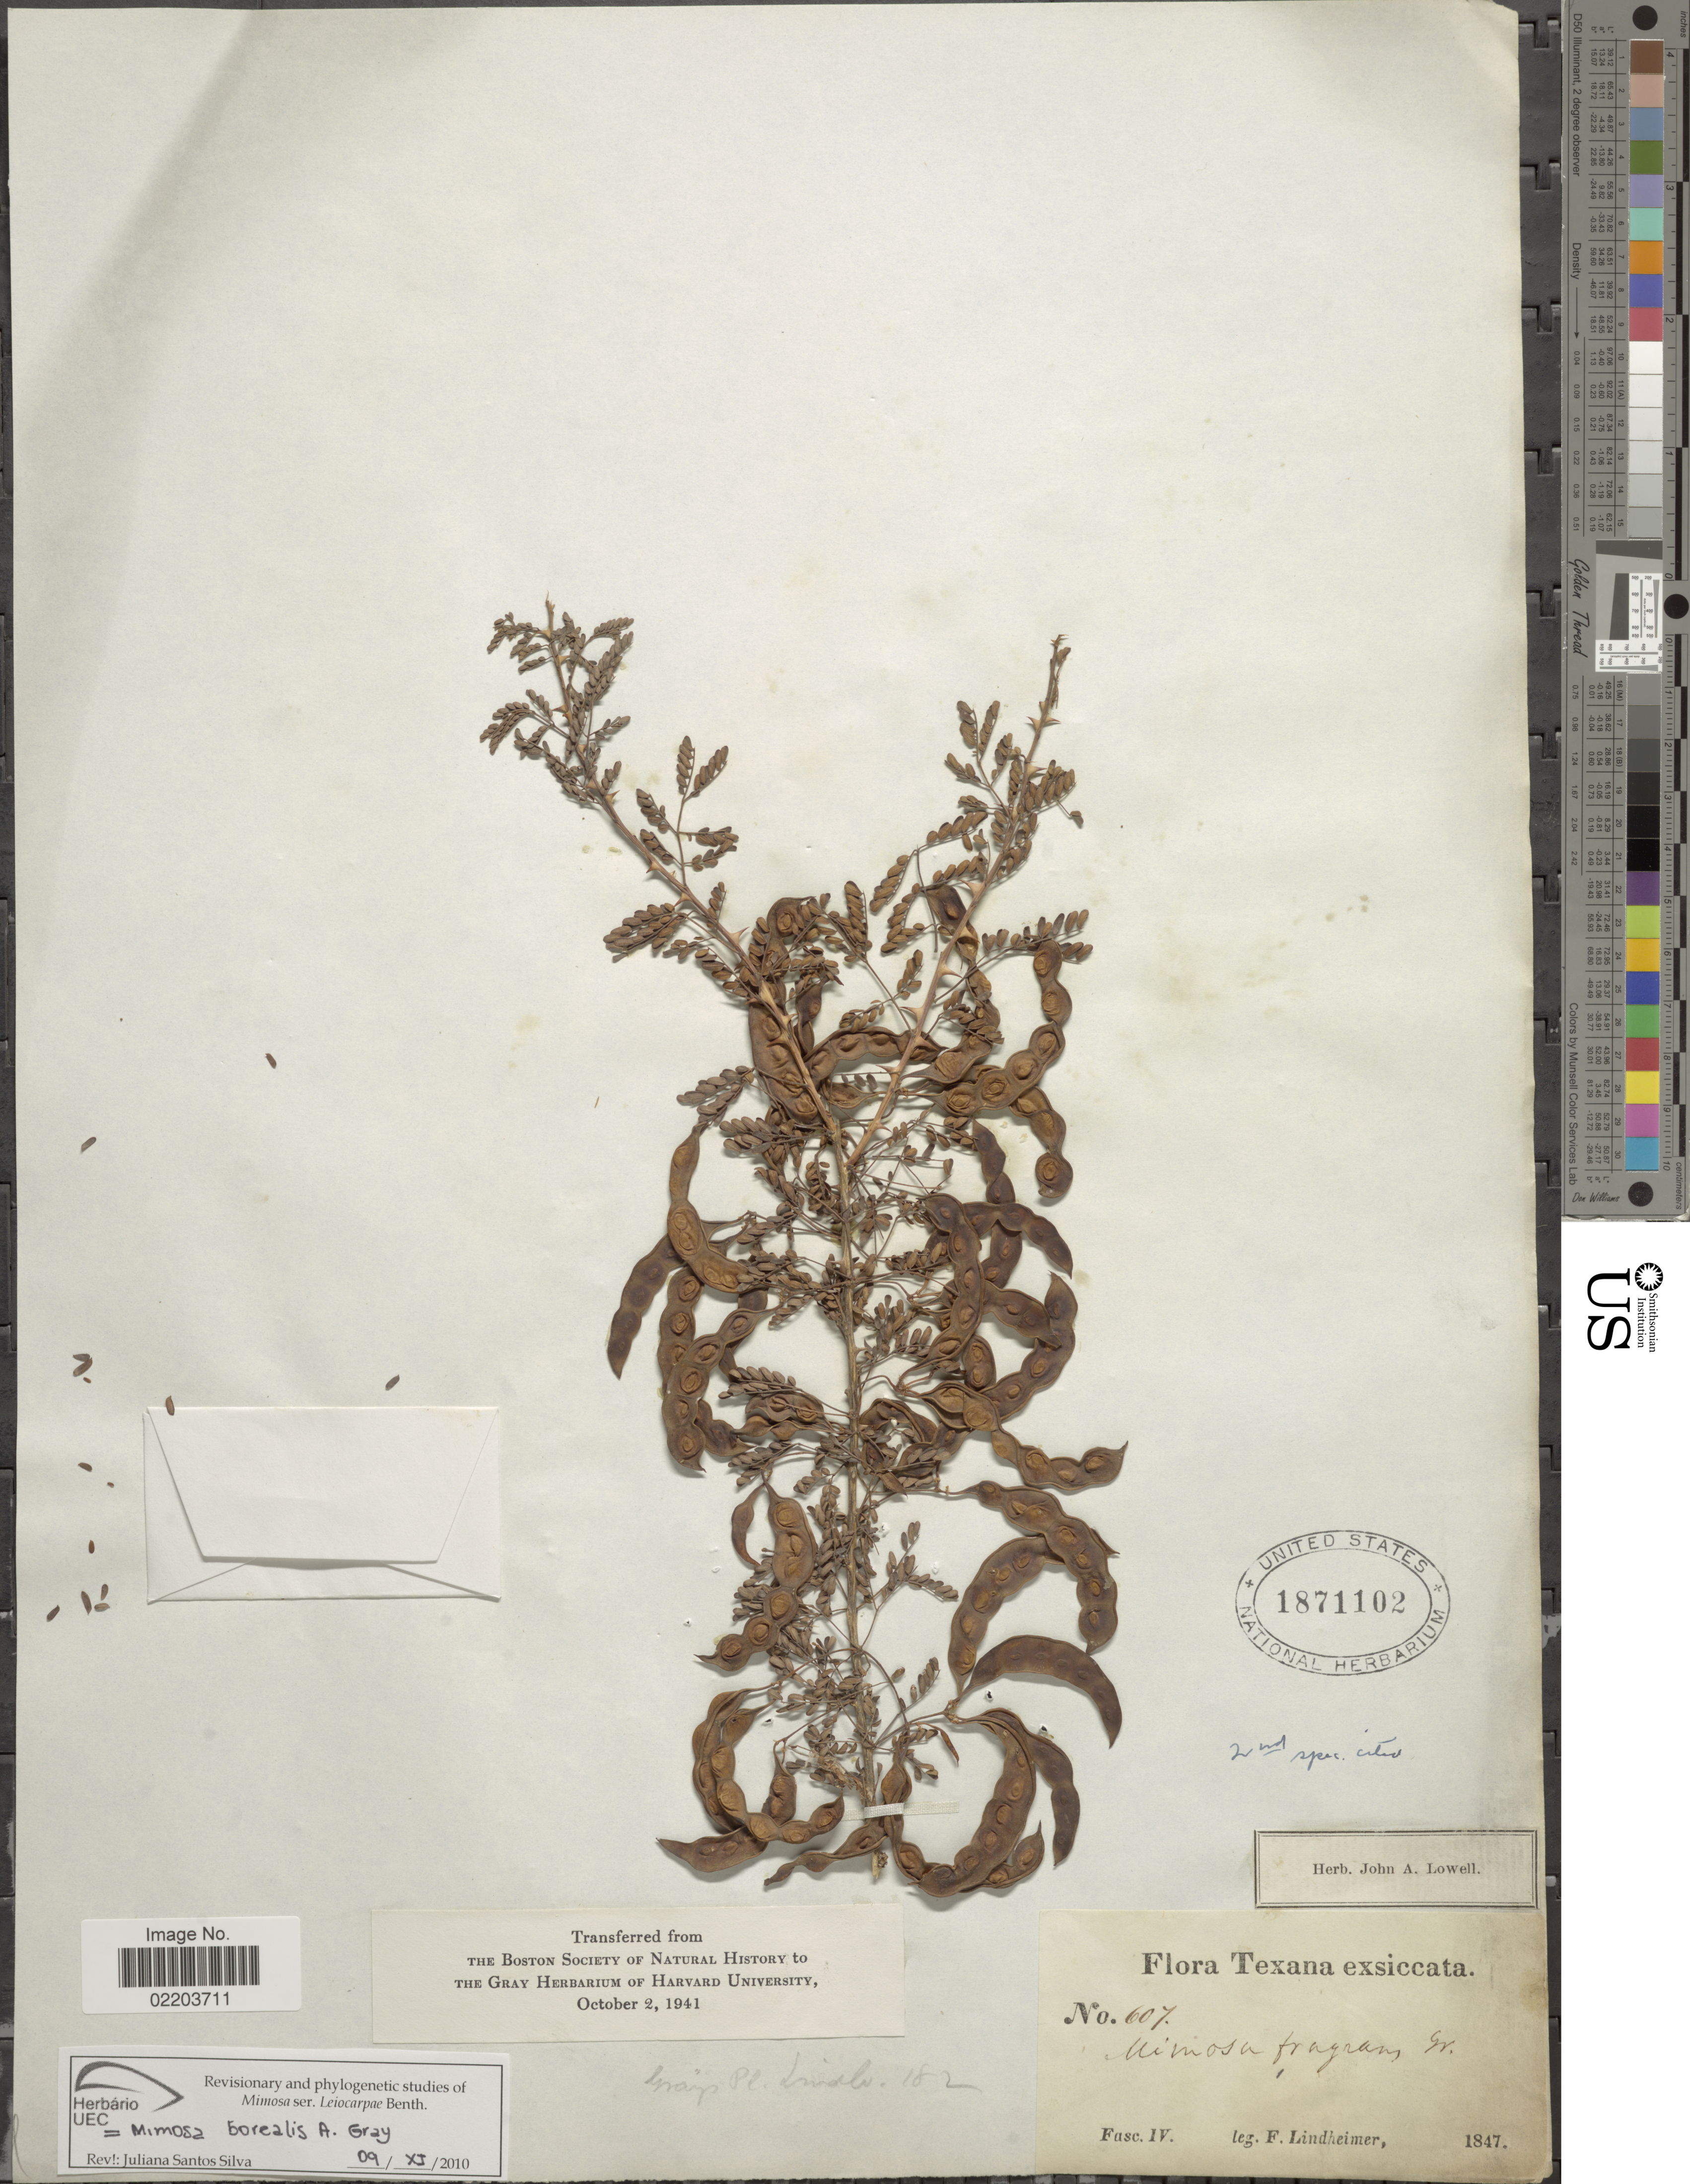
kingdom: Plantae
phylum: Tracheophyta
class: Magnoliopsida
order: Fabales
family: Fabaceae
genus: Mimosa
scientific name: Mimosa borealis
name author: A. Gray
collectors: F. Lindheimer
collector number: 607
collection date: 1847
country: United States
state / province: Texas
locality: Fasc. IV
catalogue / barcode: US 1871102